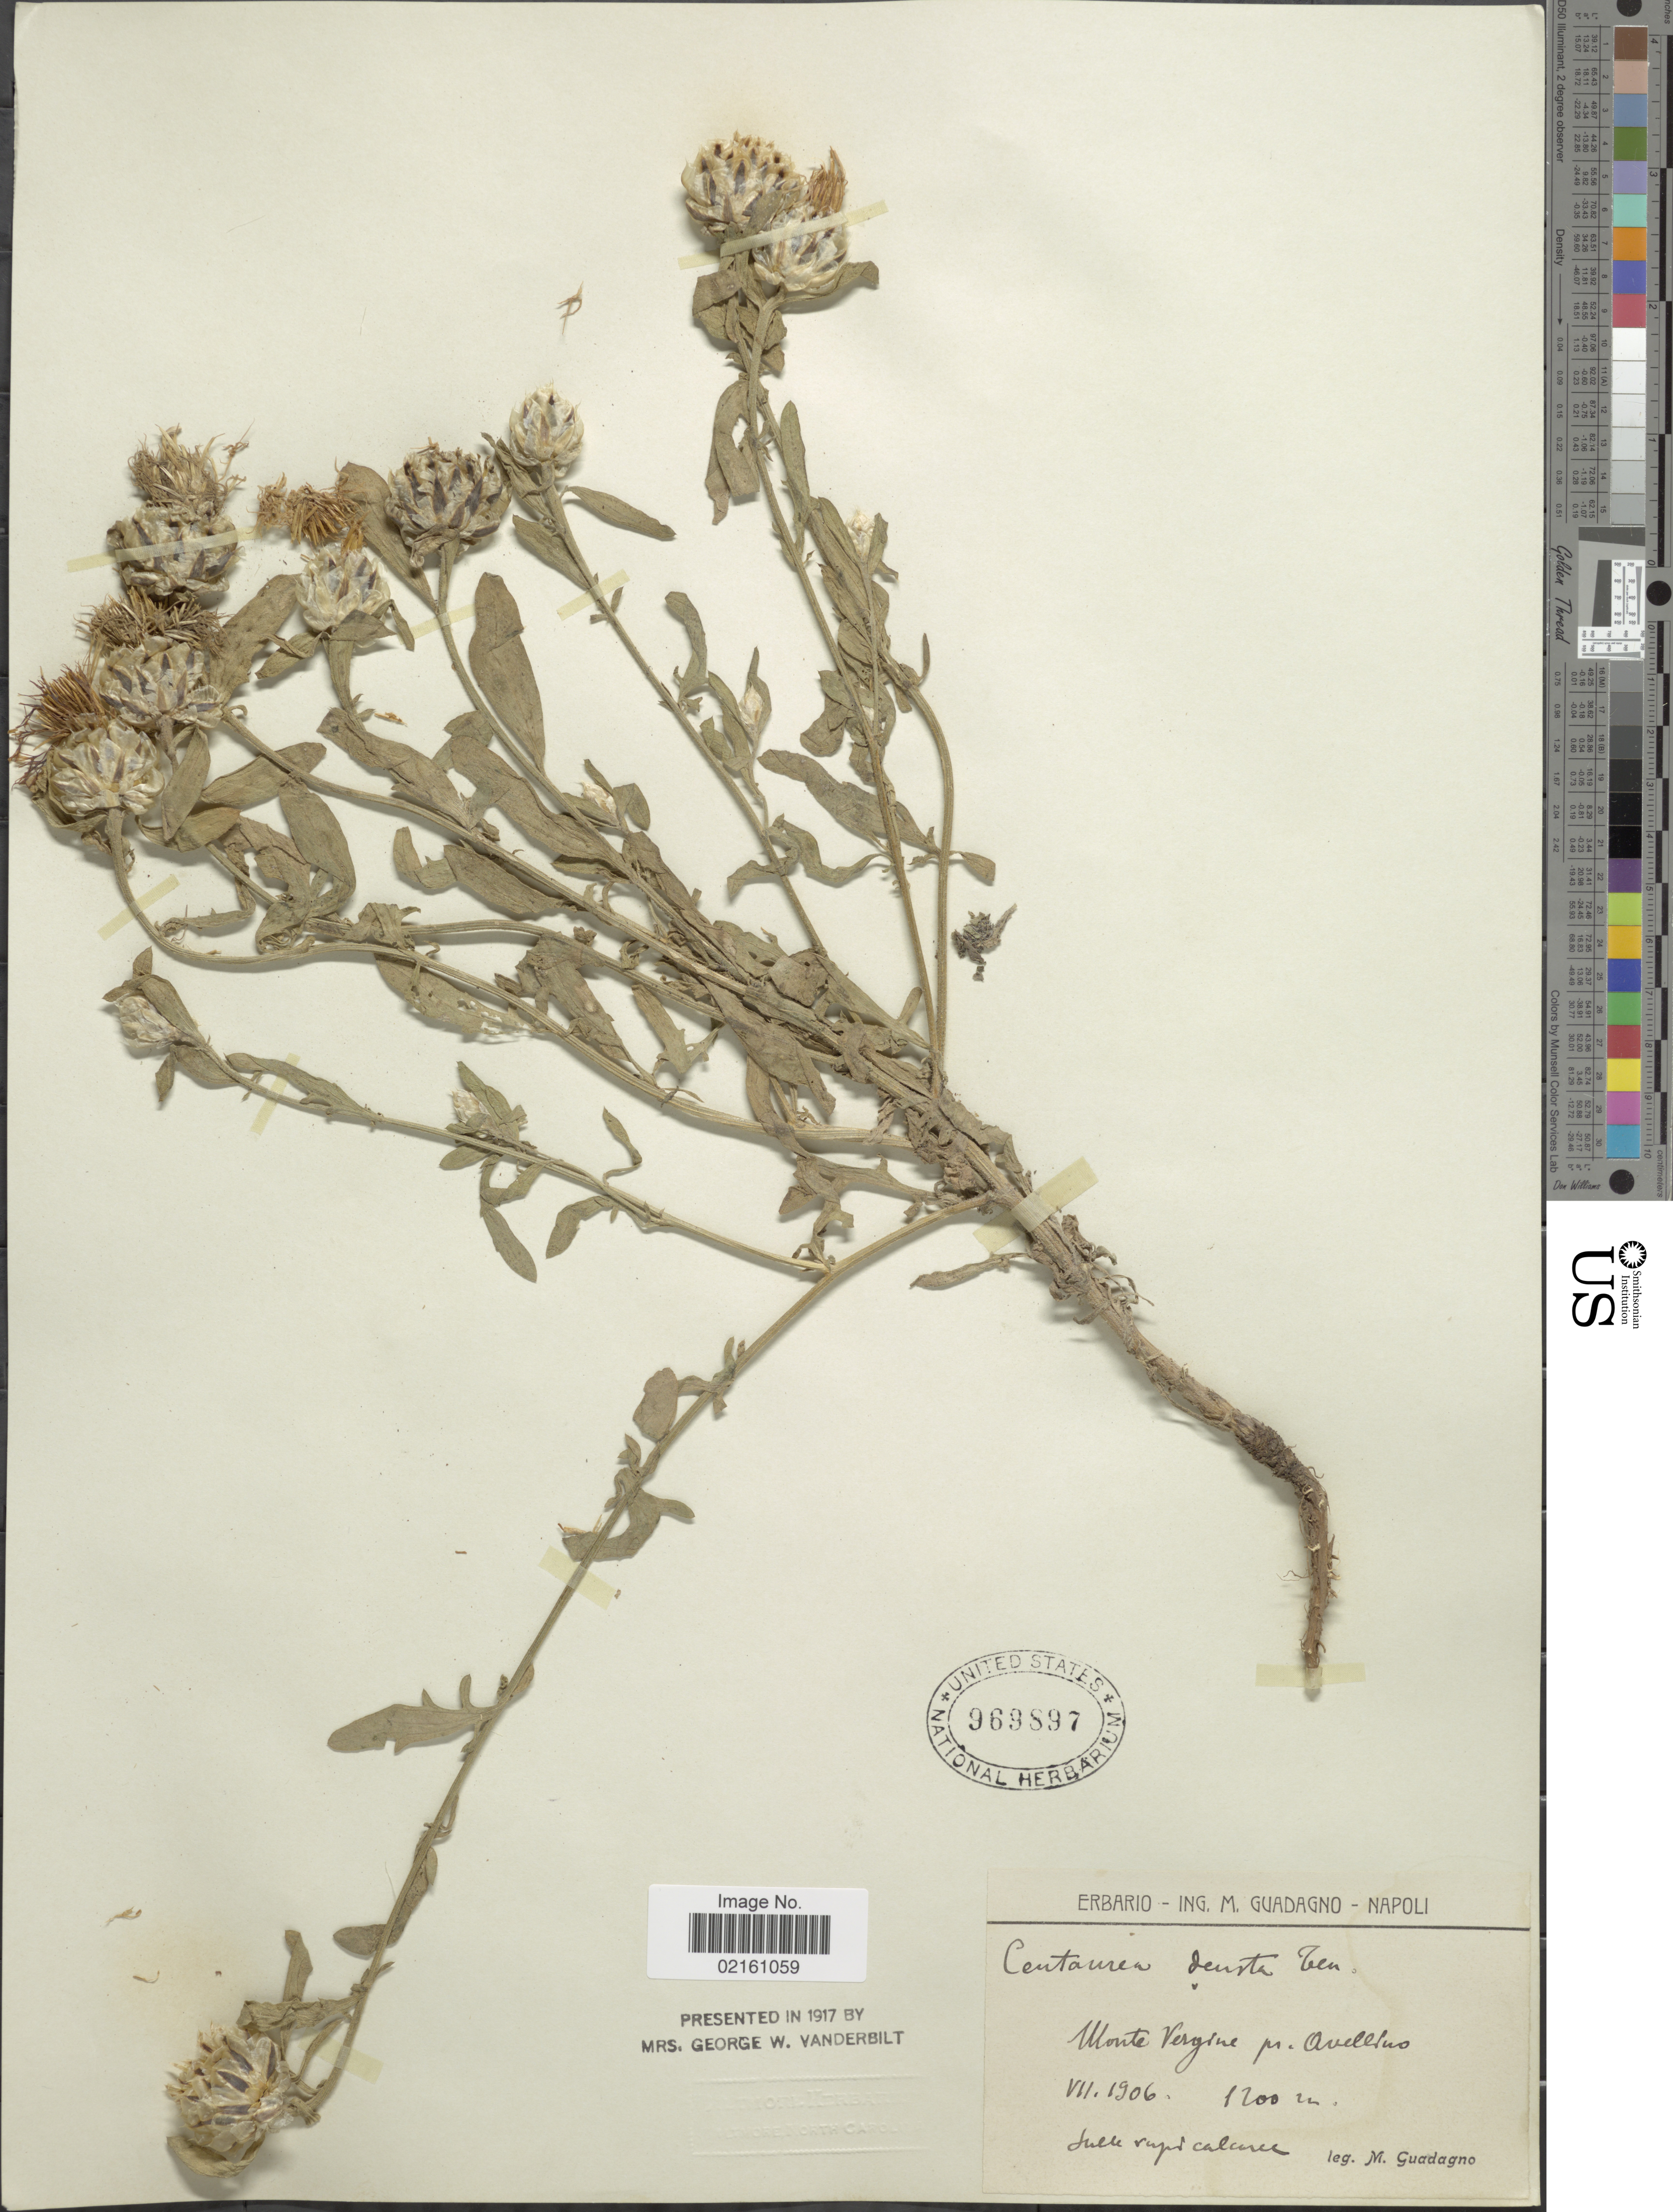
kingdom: Plantae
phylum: Tracheophyta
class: Magnoliopsida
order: Asterales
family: Asteraceae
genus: Centaurea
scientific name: Centaurea deusta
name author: Ten.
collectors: M. Guadagno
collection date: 1906-07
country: Italy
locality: Monte Vergine pr. Avellino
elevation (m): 1200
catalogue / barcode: US 969897